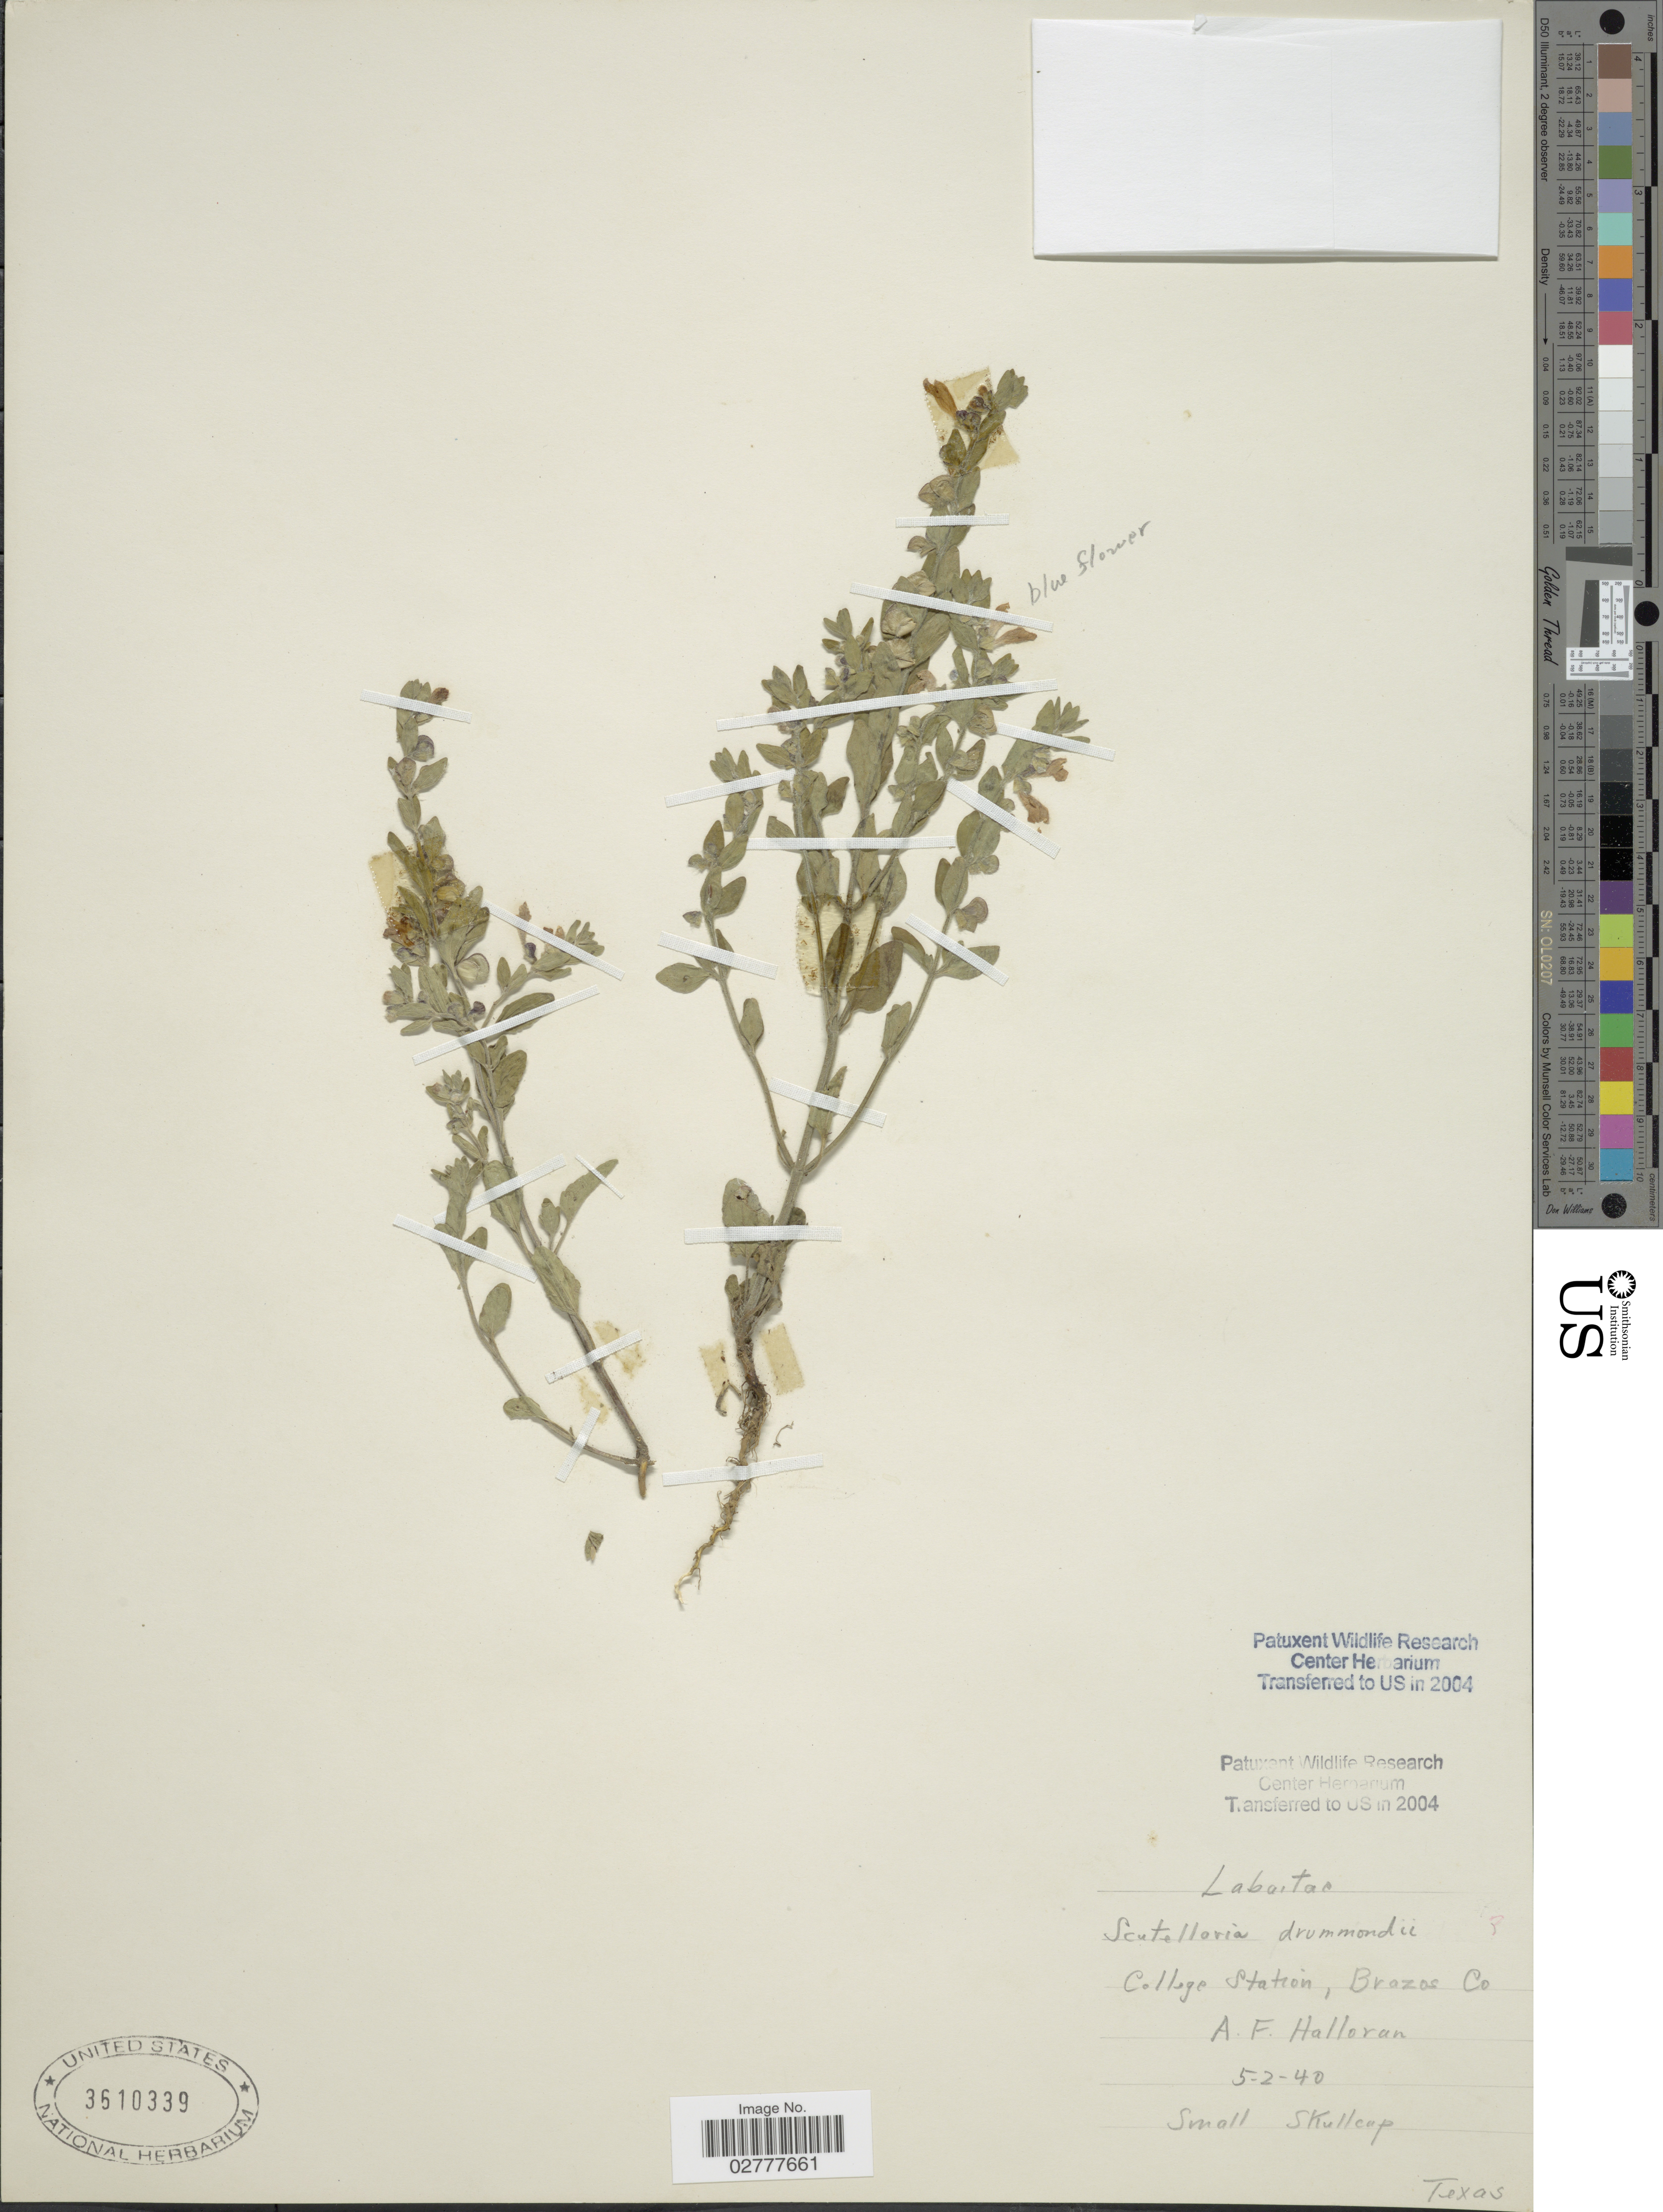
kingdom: Plantae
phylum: Tracheophyta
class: Magnoliopsida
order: Lamiales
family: Lamiaceae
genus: Scutellaria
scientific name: Scutellaria drummondii var. drummondii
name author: Benth.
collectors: A. Halloran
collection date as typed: Transcribed d/m/y: 2/5/40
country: United States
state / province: Texas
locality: College Station, Brazos Co.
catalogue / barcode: US 3610339